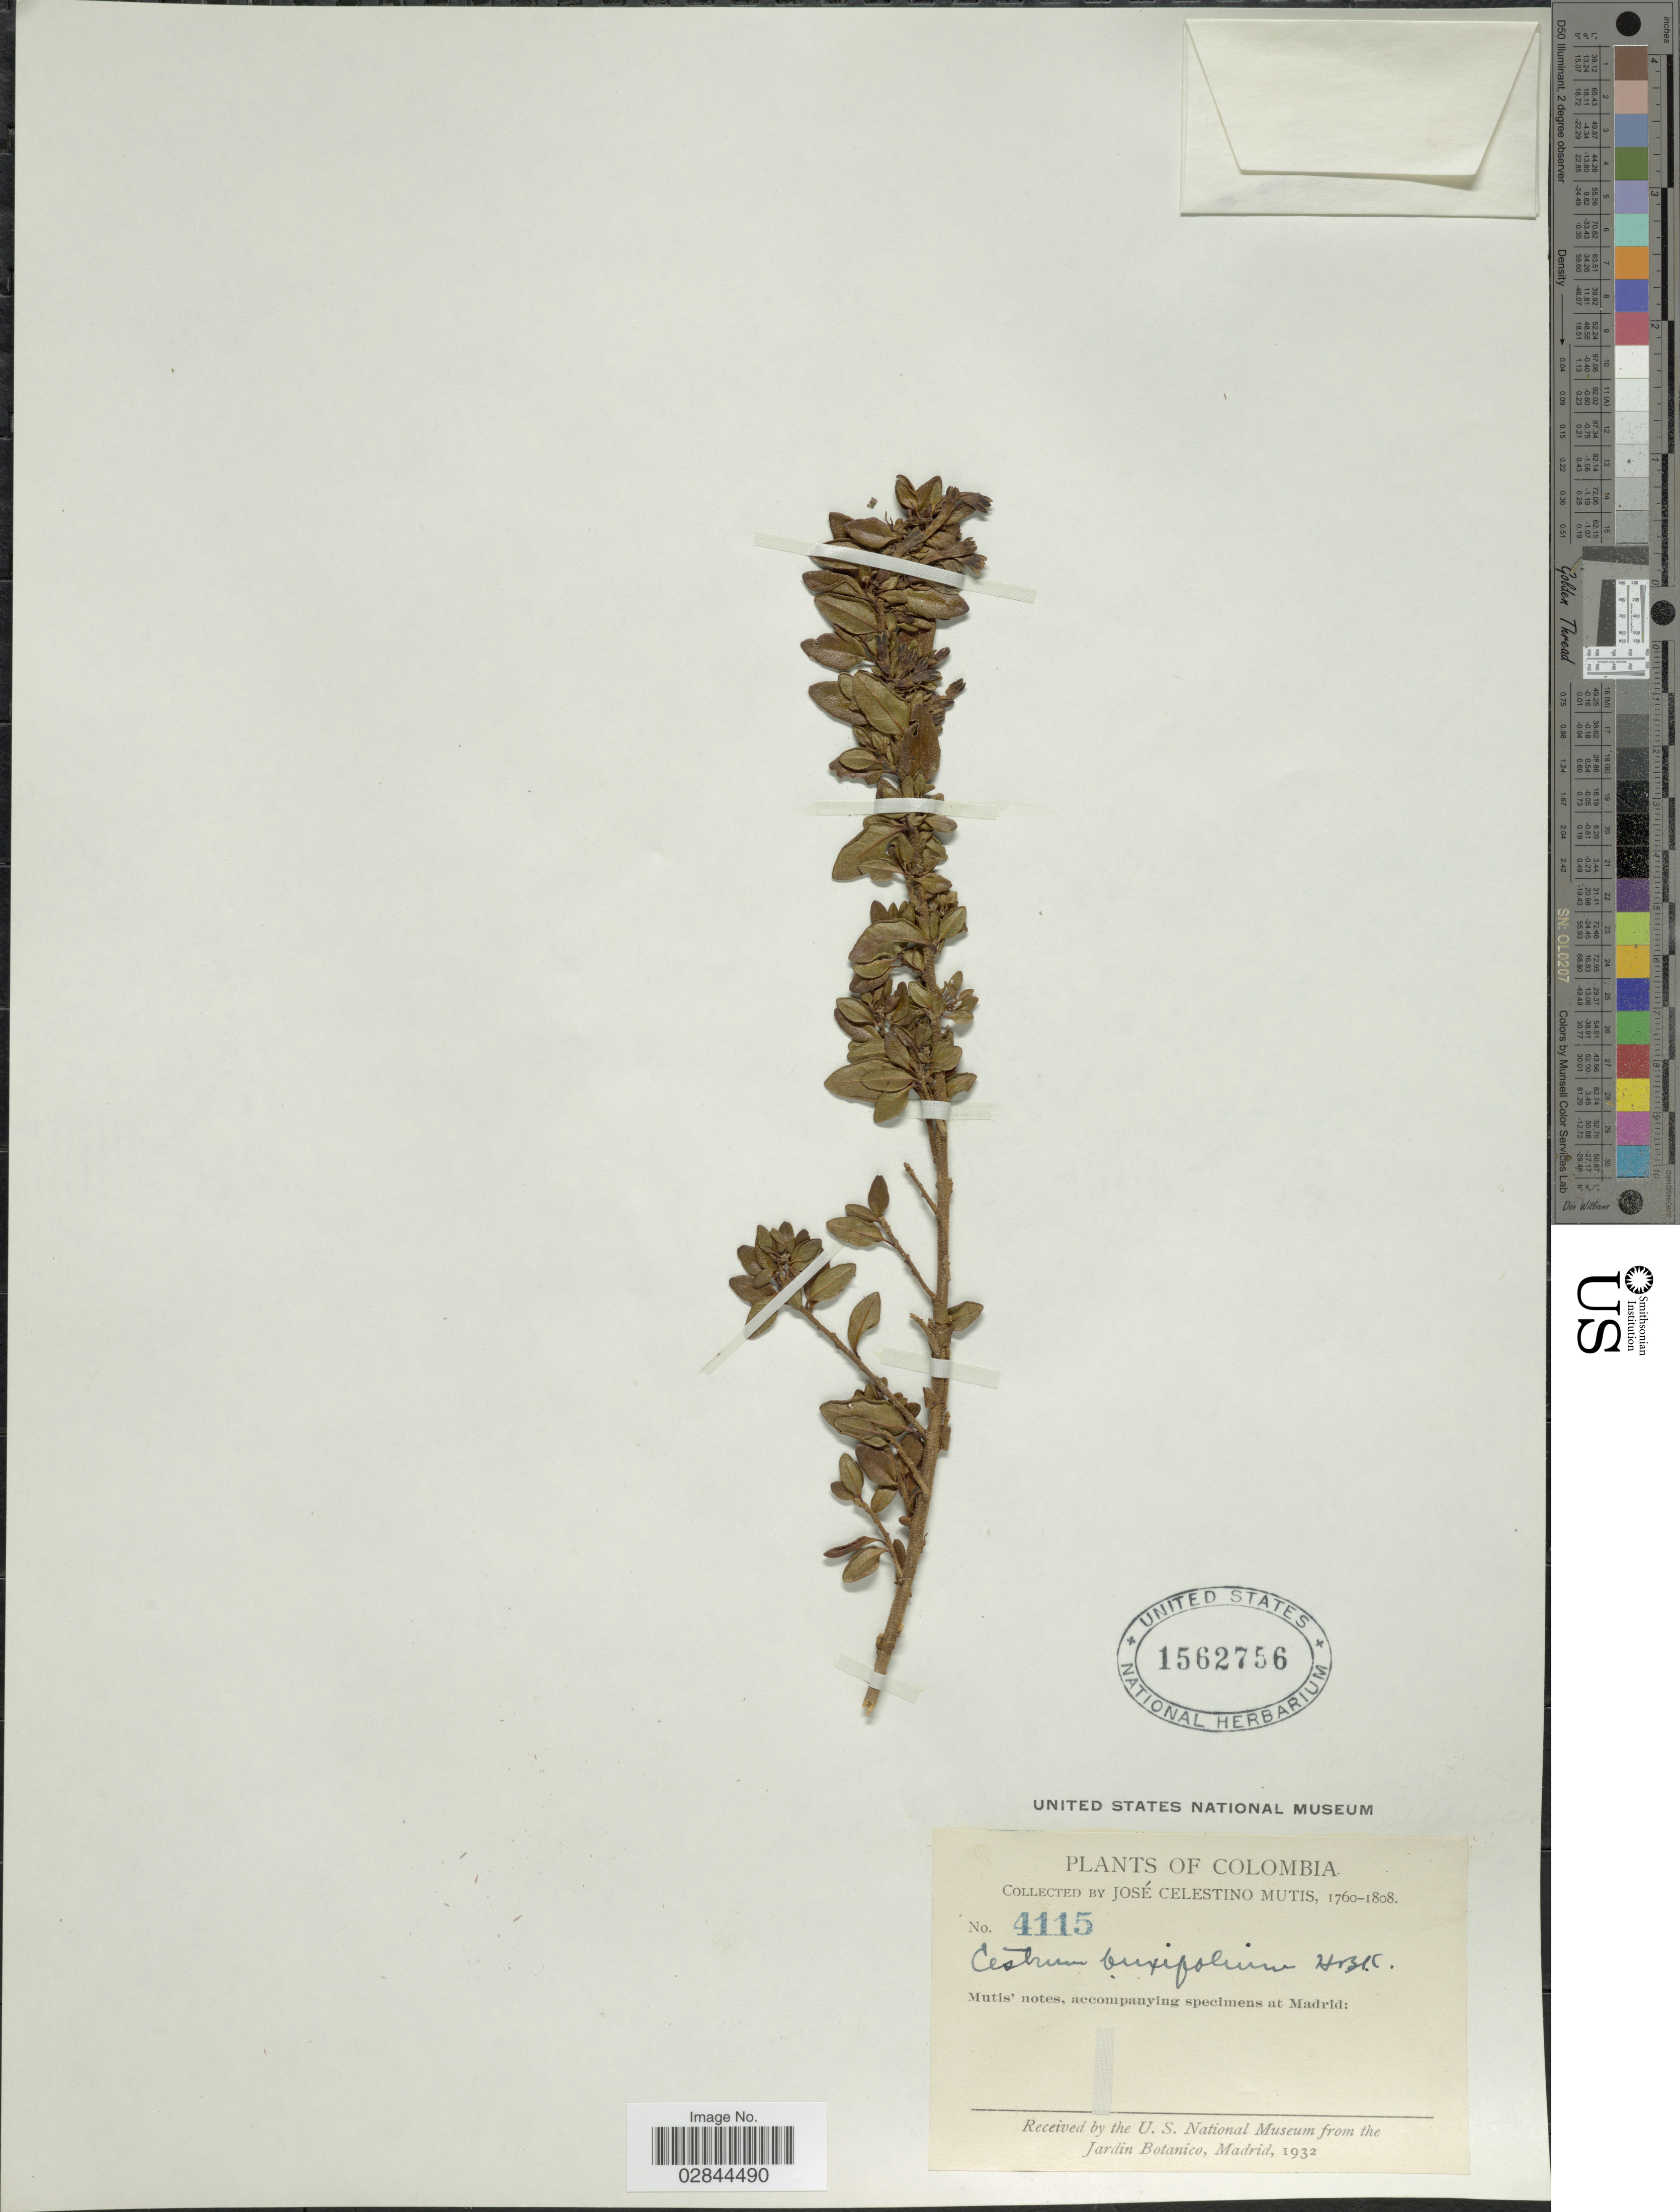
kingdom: Plantae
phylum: Tracheophyta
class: Magnoliopsida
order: Solanales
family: Solanaceae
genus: Cestrum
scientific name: Cestrum buxifolium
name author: Kunth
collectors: J. C. B. Mutis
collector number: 4115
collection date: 1760/1808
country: Colombia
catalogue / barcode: US 1562756